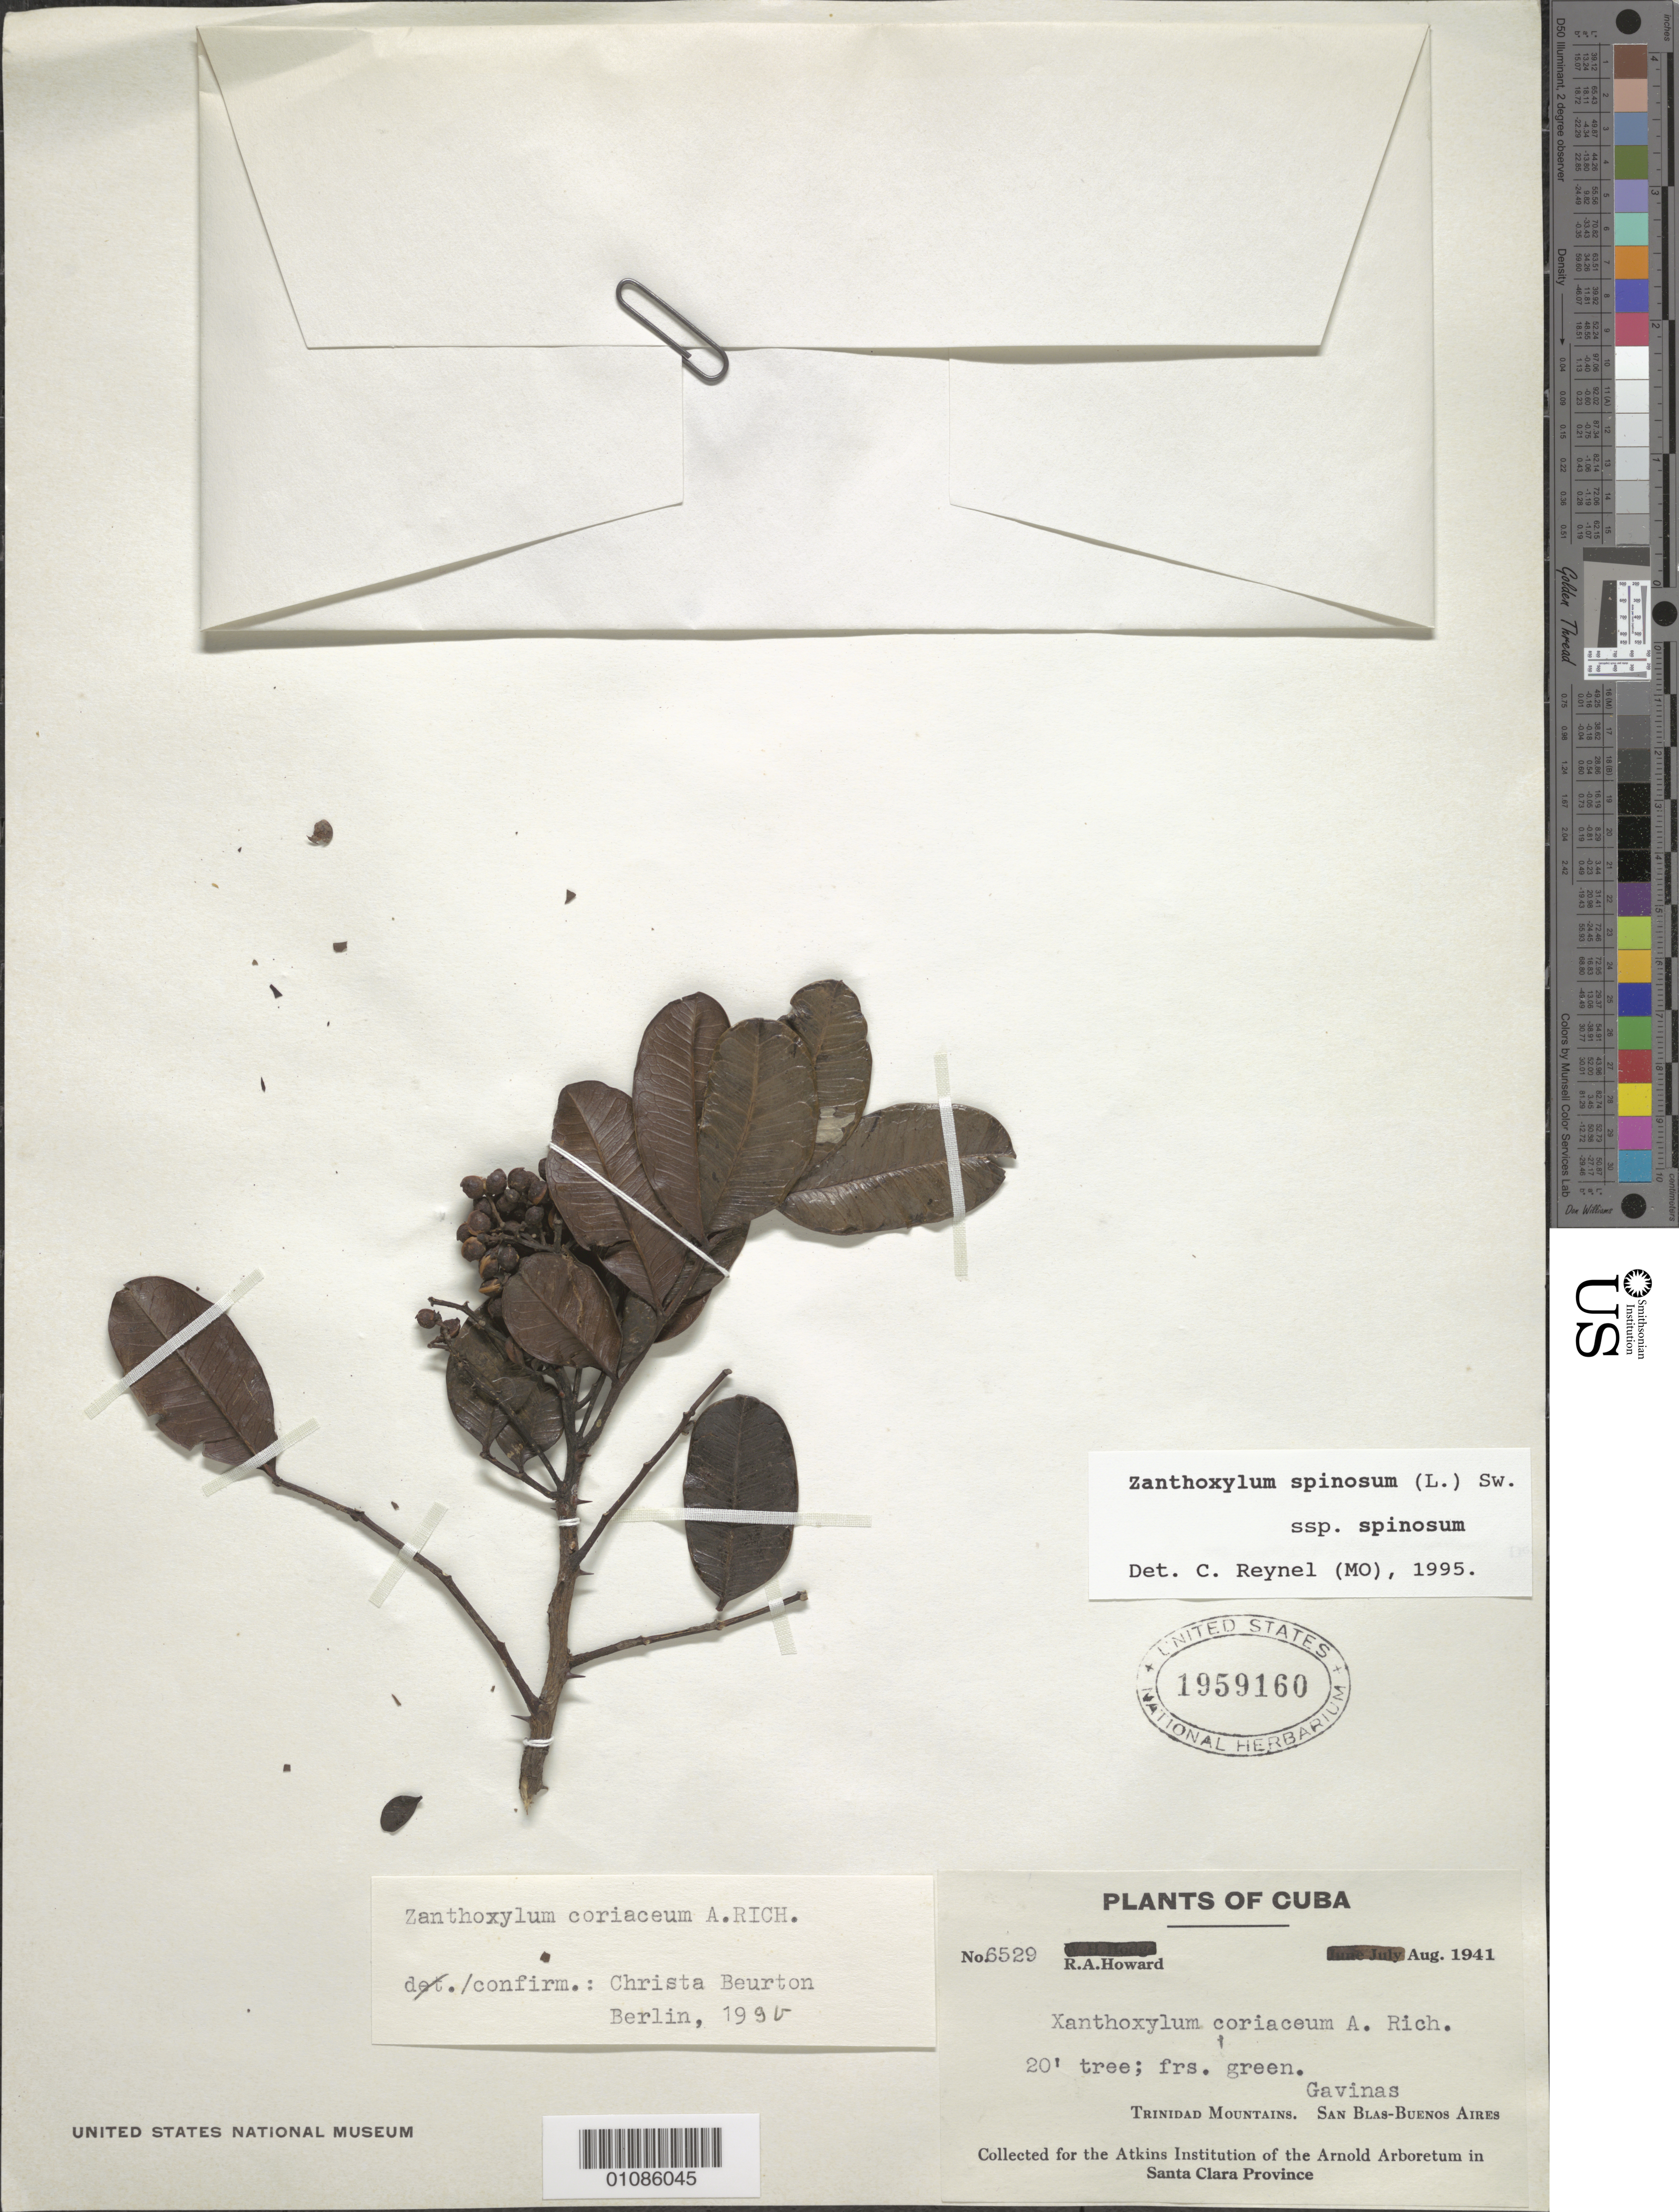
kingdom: Plantae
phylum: Tracheophyta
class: Magnoliopsida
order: Sapindales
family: Rutaceae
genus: Zanthoxylum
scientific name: Zanthoxylum spinosum subsp. hartii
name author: (Krug & Urb.) Reynel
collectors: R. A. Howard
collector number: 6529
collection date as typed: Aug 1941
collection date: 1941-08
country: Cuba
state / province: Villa Clara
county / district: Santa Clara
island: Cuba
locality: Trinidad mountains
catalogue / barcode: US 1959160